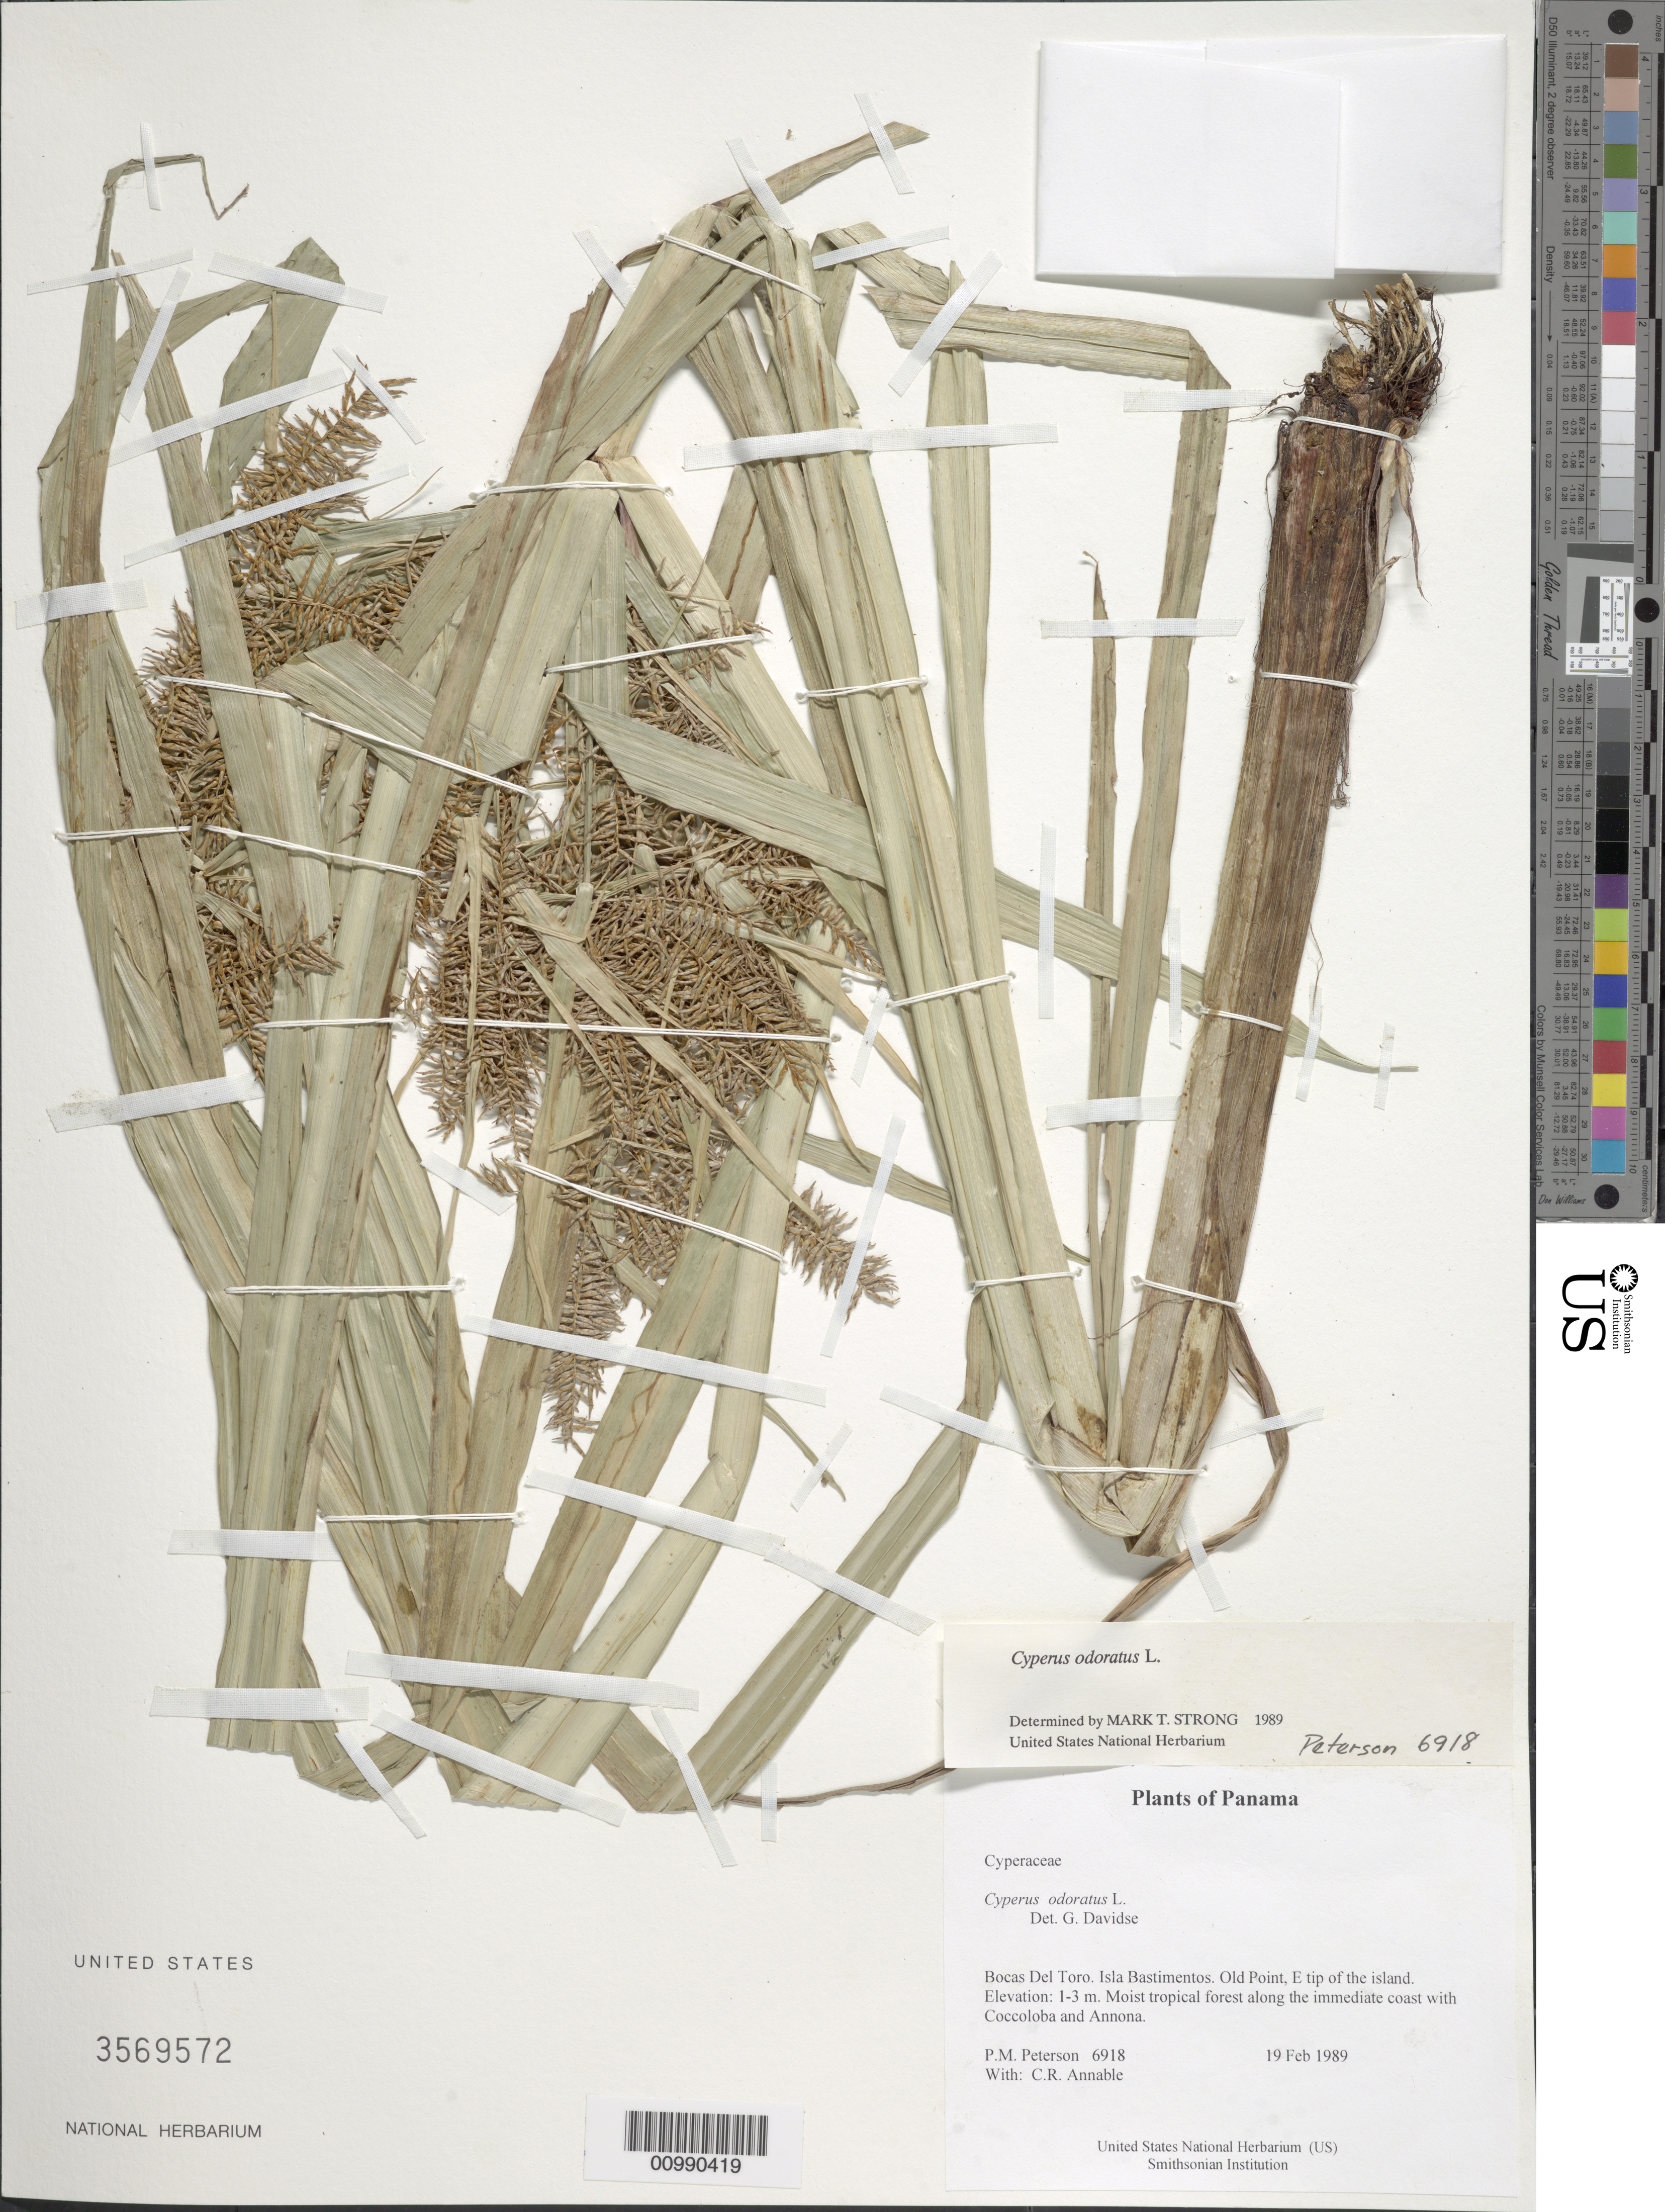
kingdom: Plantae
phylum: Tracheophyta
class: Liliopsida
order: Poales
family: Cyperaceae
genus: Cyperus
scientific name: Cyperus odoratus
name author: L.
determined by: Davidse, Gerrit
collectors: P. M. Peterson & C. R. Annable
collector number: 06918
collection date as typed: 19 Feb 1989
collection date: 1989-02-19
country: Panama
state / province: Bocas del Toro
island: Bastimentos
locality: Old Point, E tip of the island.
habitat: Moist tropical forest along the immediate coast with Coccoloba and Annona.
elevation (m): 1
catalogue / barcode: US 3569572